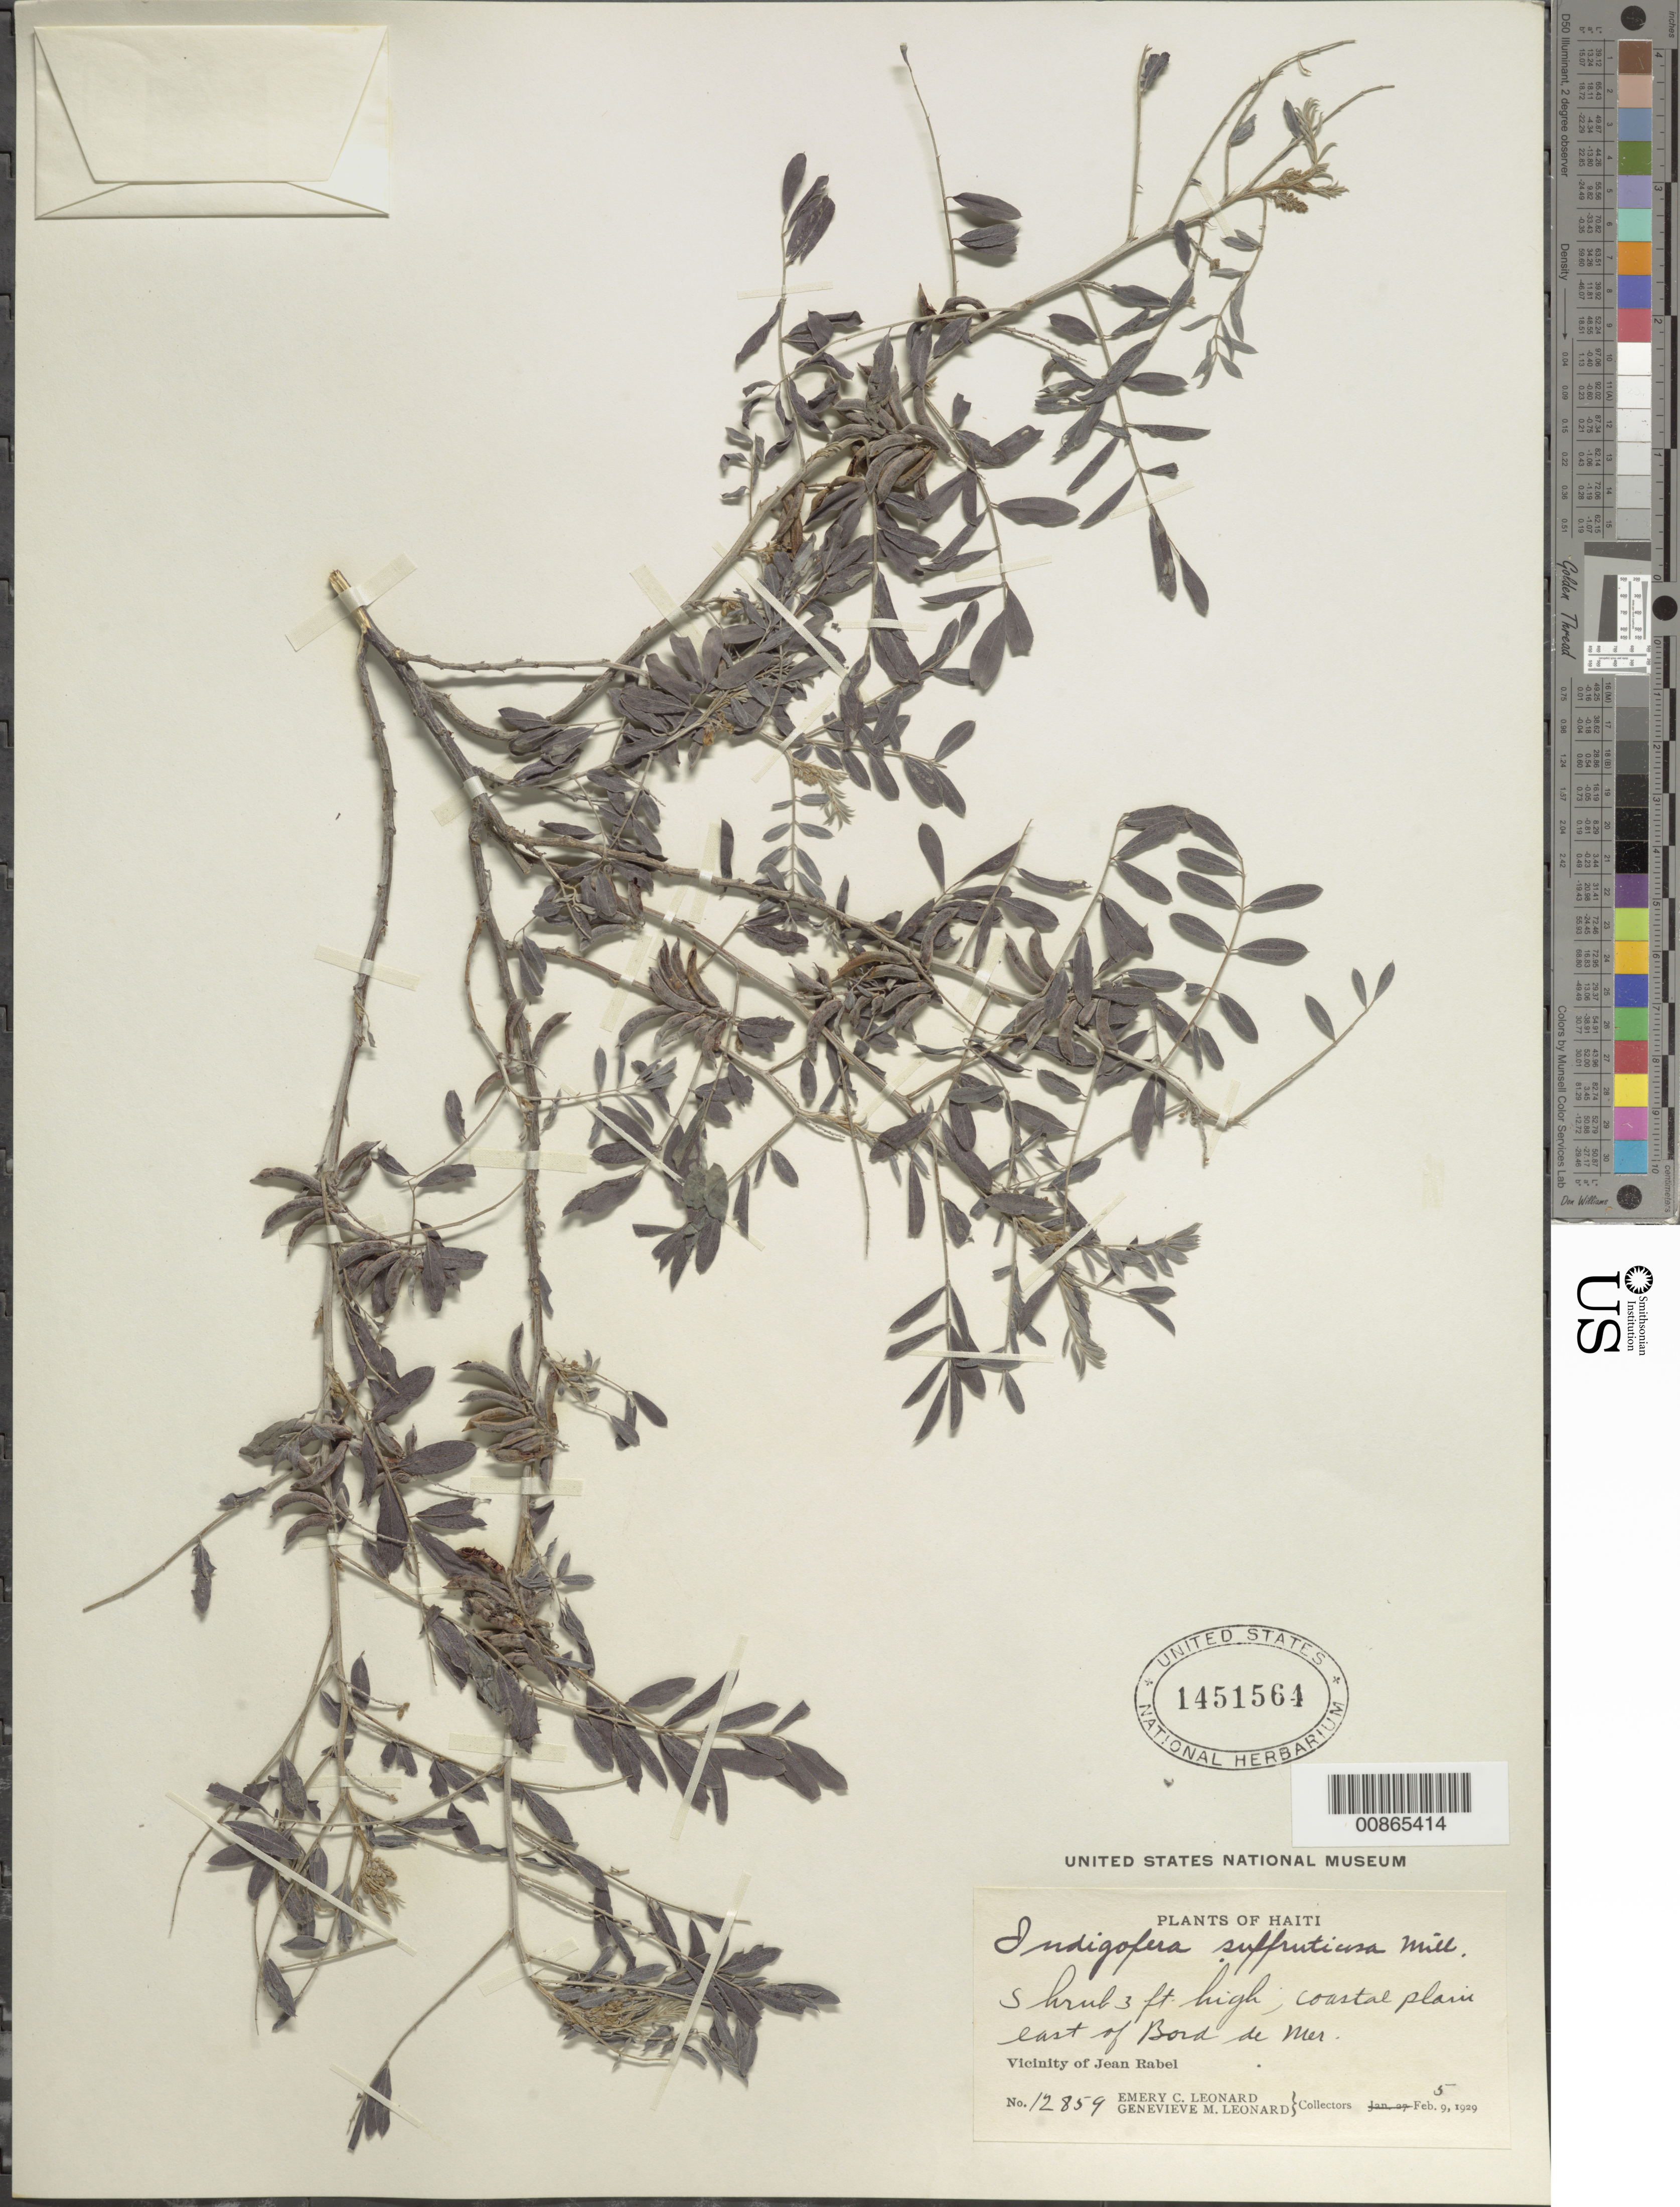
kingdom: Plantae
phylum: Tracheophyta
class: Magnoliopsida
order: Fabales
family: Fabaceae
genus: Indigofera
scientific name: Indigofera suffruticosa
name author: Mill.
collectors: E. C. Leonard & G. M. Leonard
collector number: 12859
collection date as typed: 05 Feb 1929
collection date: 1929-02-05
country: Haiti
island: Hispaniola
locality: Vicinity of Jean Rabel. East of Bord du Mer.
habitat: Coastal plain.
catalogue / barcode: US 1451564